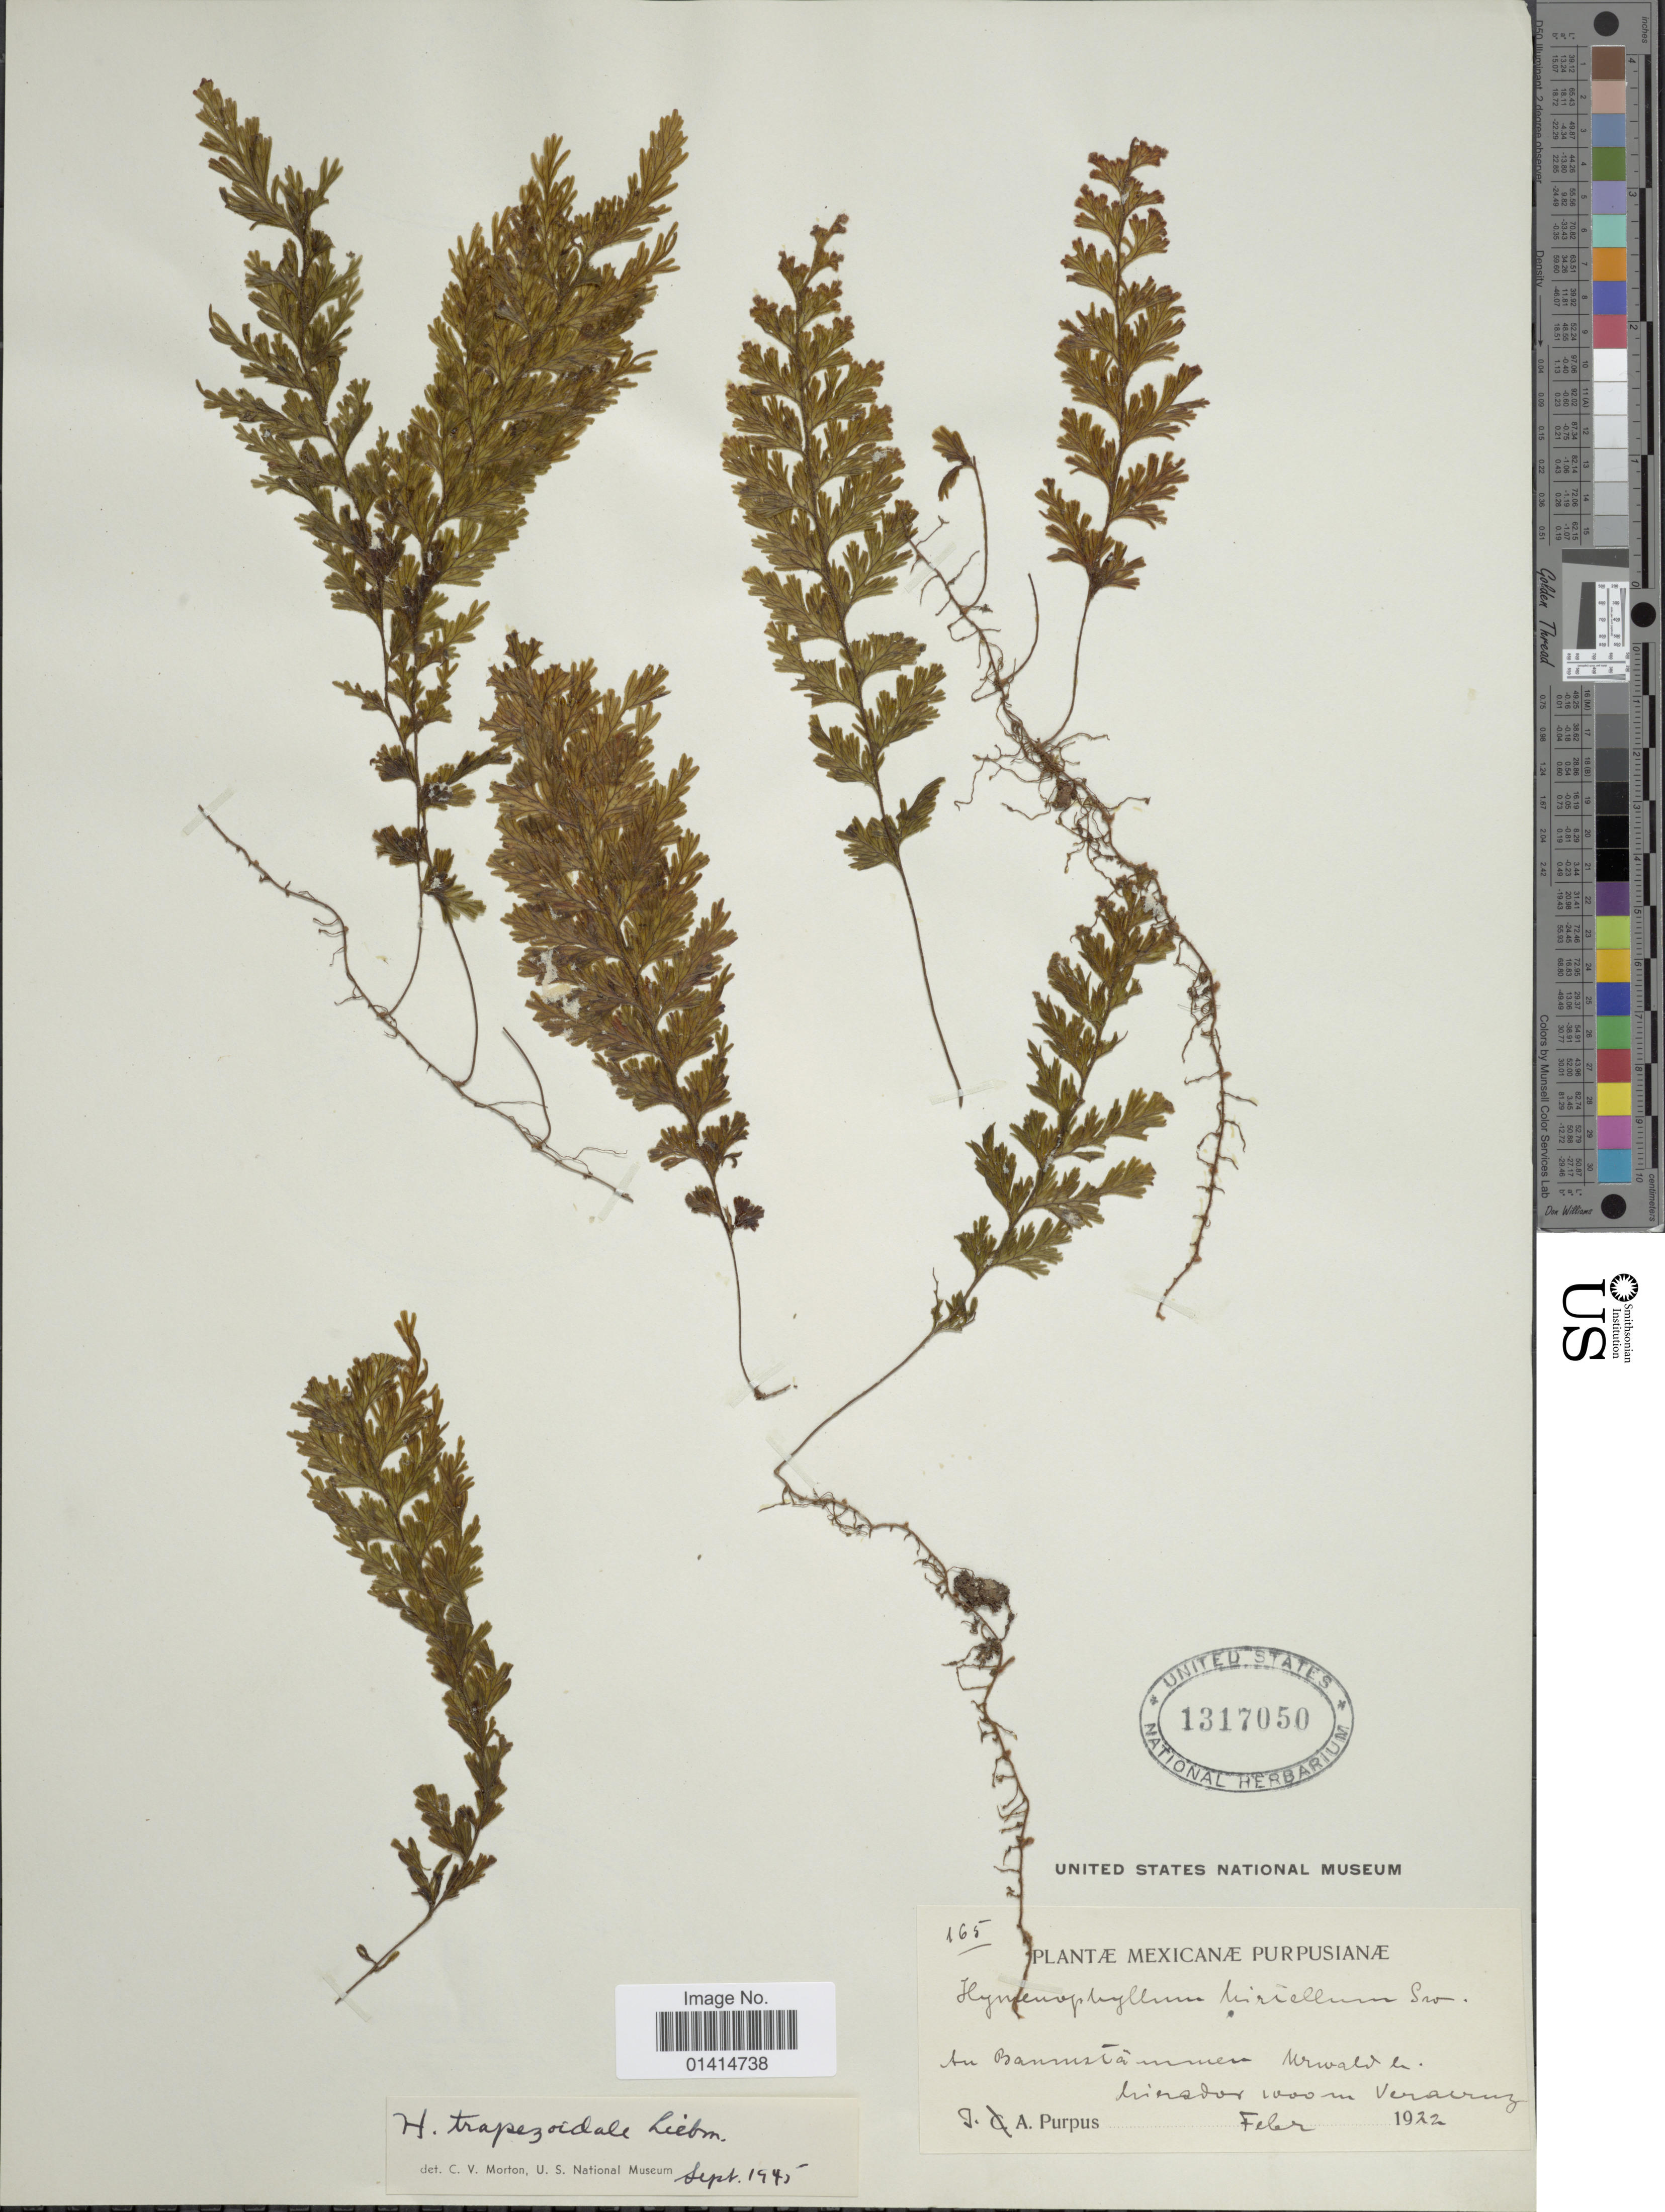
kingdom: Plantae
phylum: Tracheophyta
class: Polypodiopsida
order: Hymenophyllales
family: Hymenophyllaceae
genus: Hymenophyllum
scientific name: Hymenophyllum trapezoidale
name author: Liebm.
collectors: J. A. Purpus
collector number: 165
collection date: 1922-02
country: Mexico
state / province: Veracruz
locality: Mirador, VeraCruz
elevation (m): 1000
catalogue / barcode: US 1317050